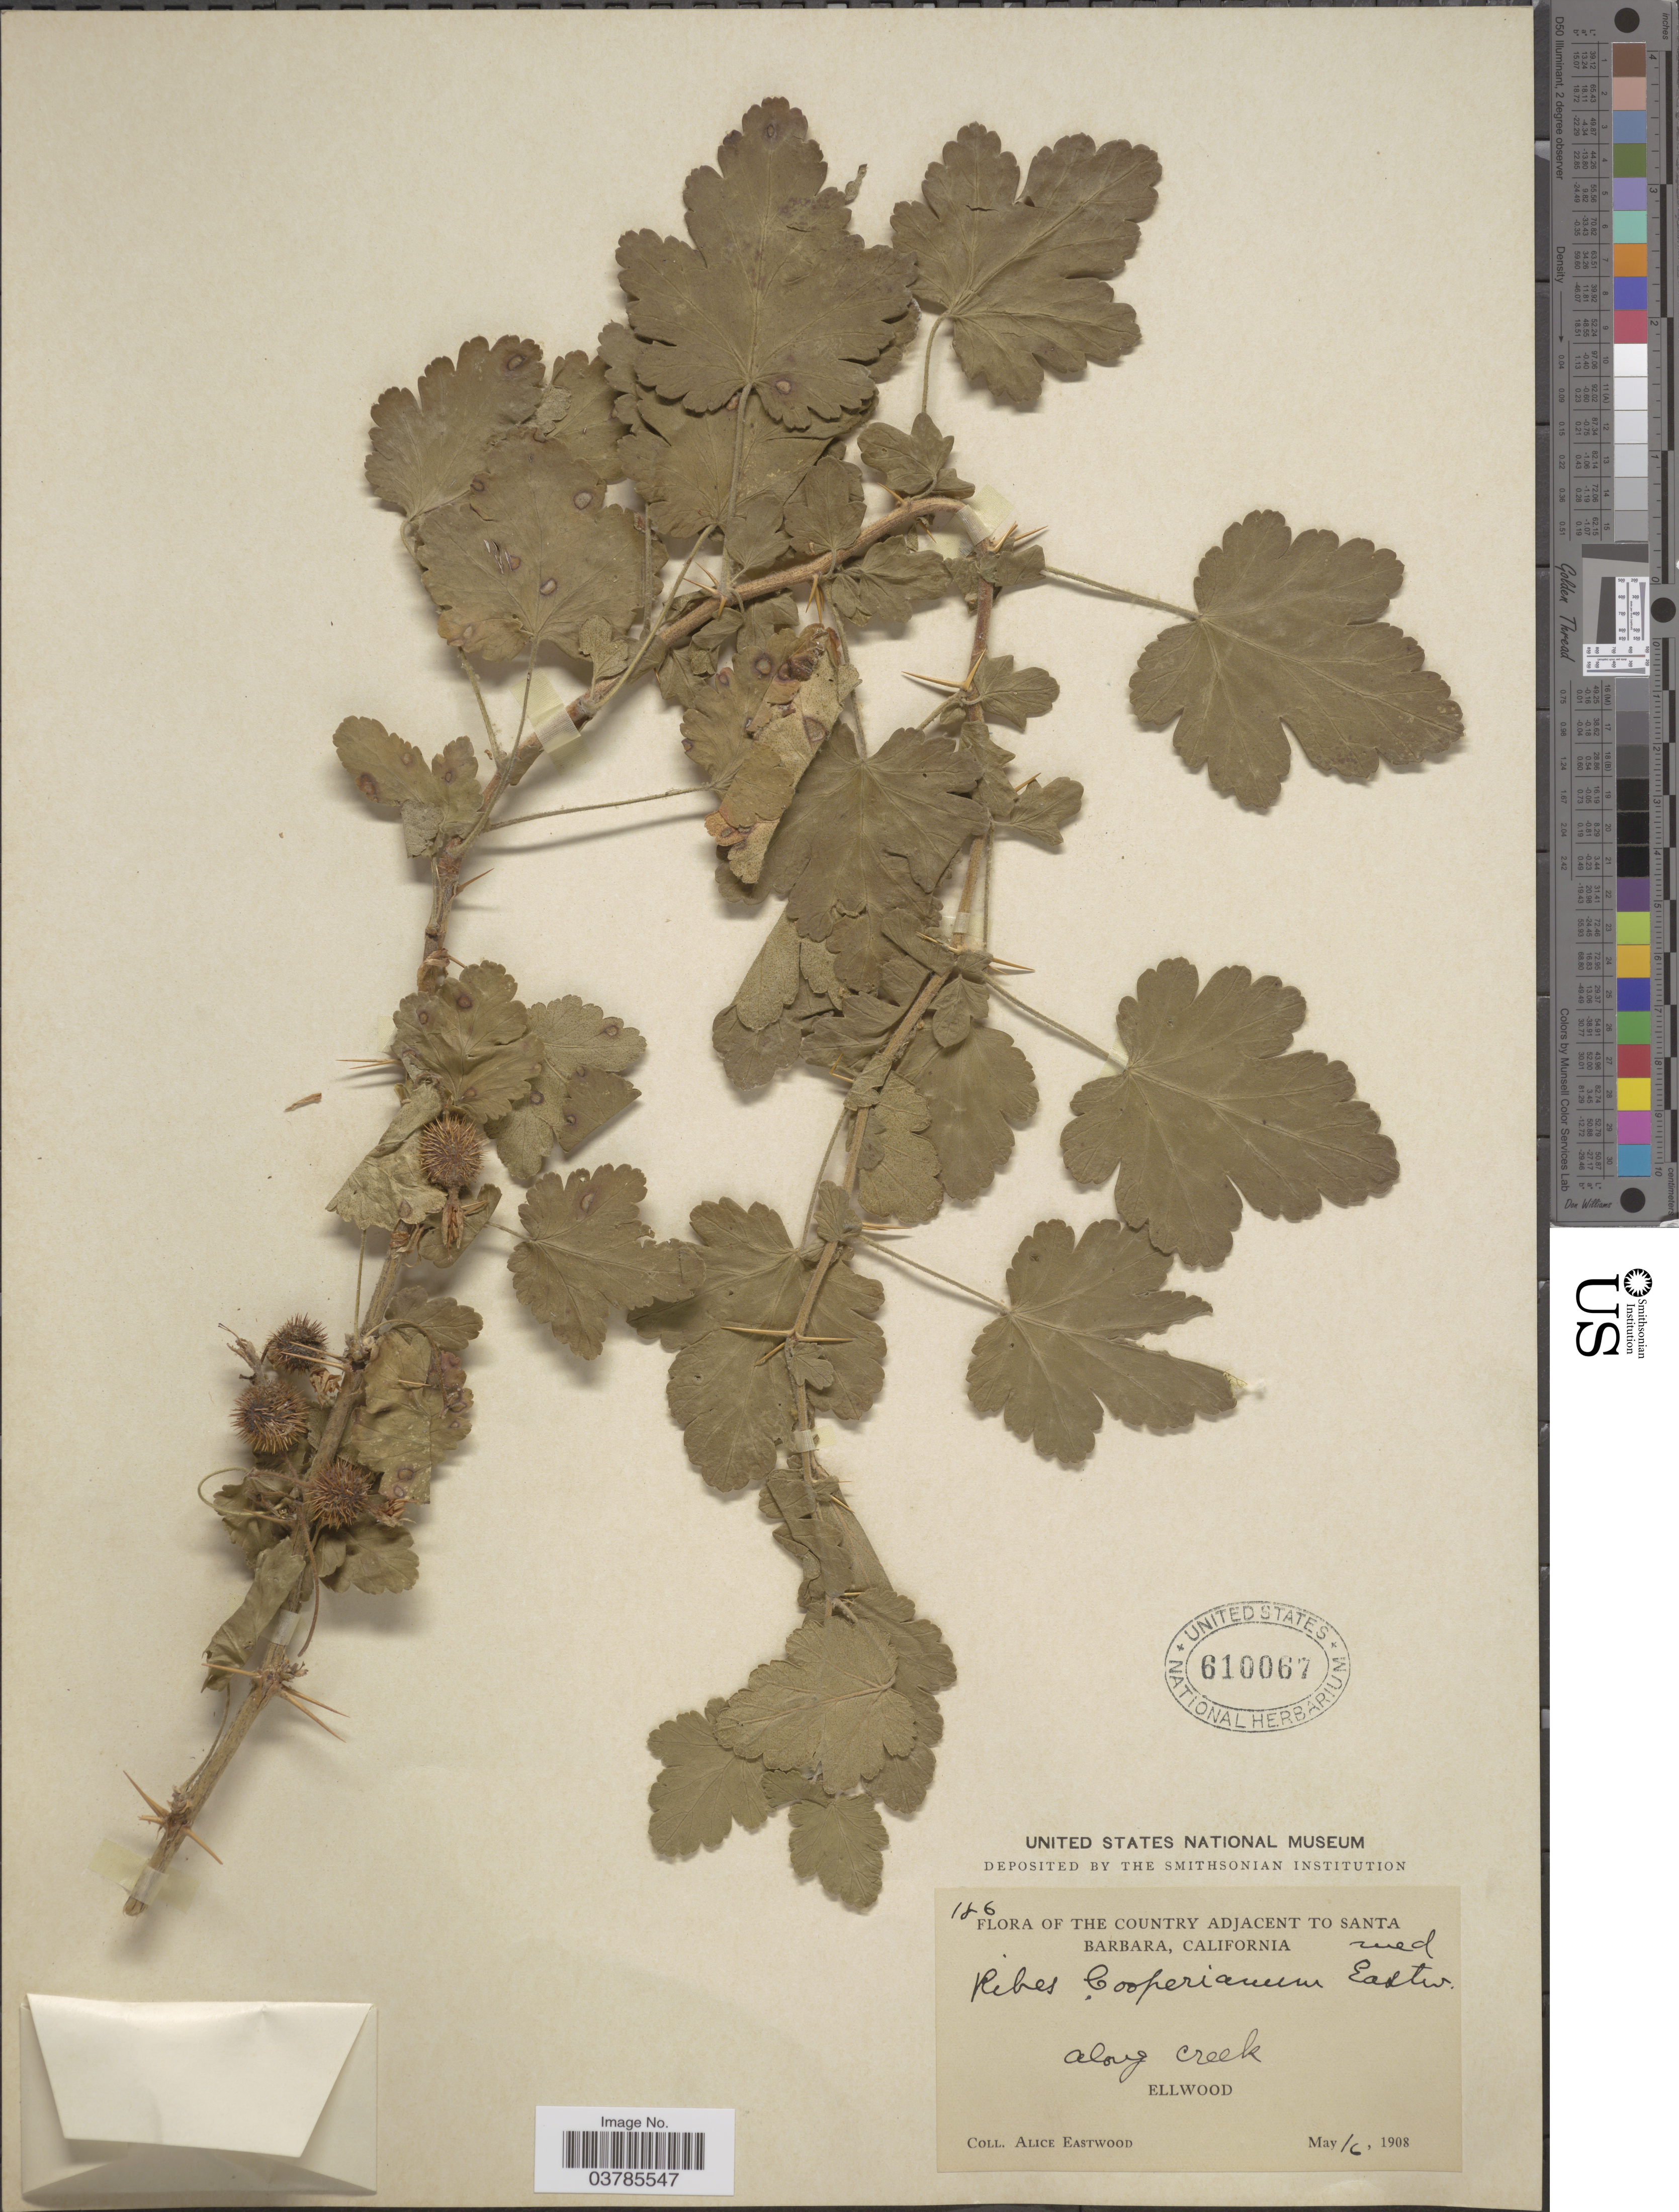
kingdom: Plantae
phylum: Tracheophyta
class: Magnoliopsida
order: Saxifragales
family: Grossulariaceae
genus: Ribes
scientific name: Ribes divaricatum var. pubiflorum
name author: Koehne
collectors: A. Eastwood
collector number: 186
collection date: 1908-05-16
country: United States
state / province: California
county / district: Santa Barbara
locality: The country adjacent to Santa Barbara. Along creek Ellwood.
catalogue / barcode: US 610067